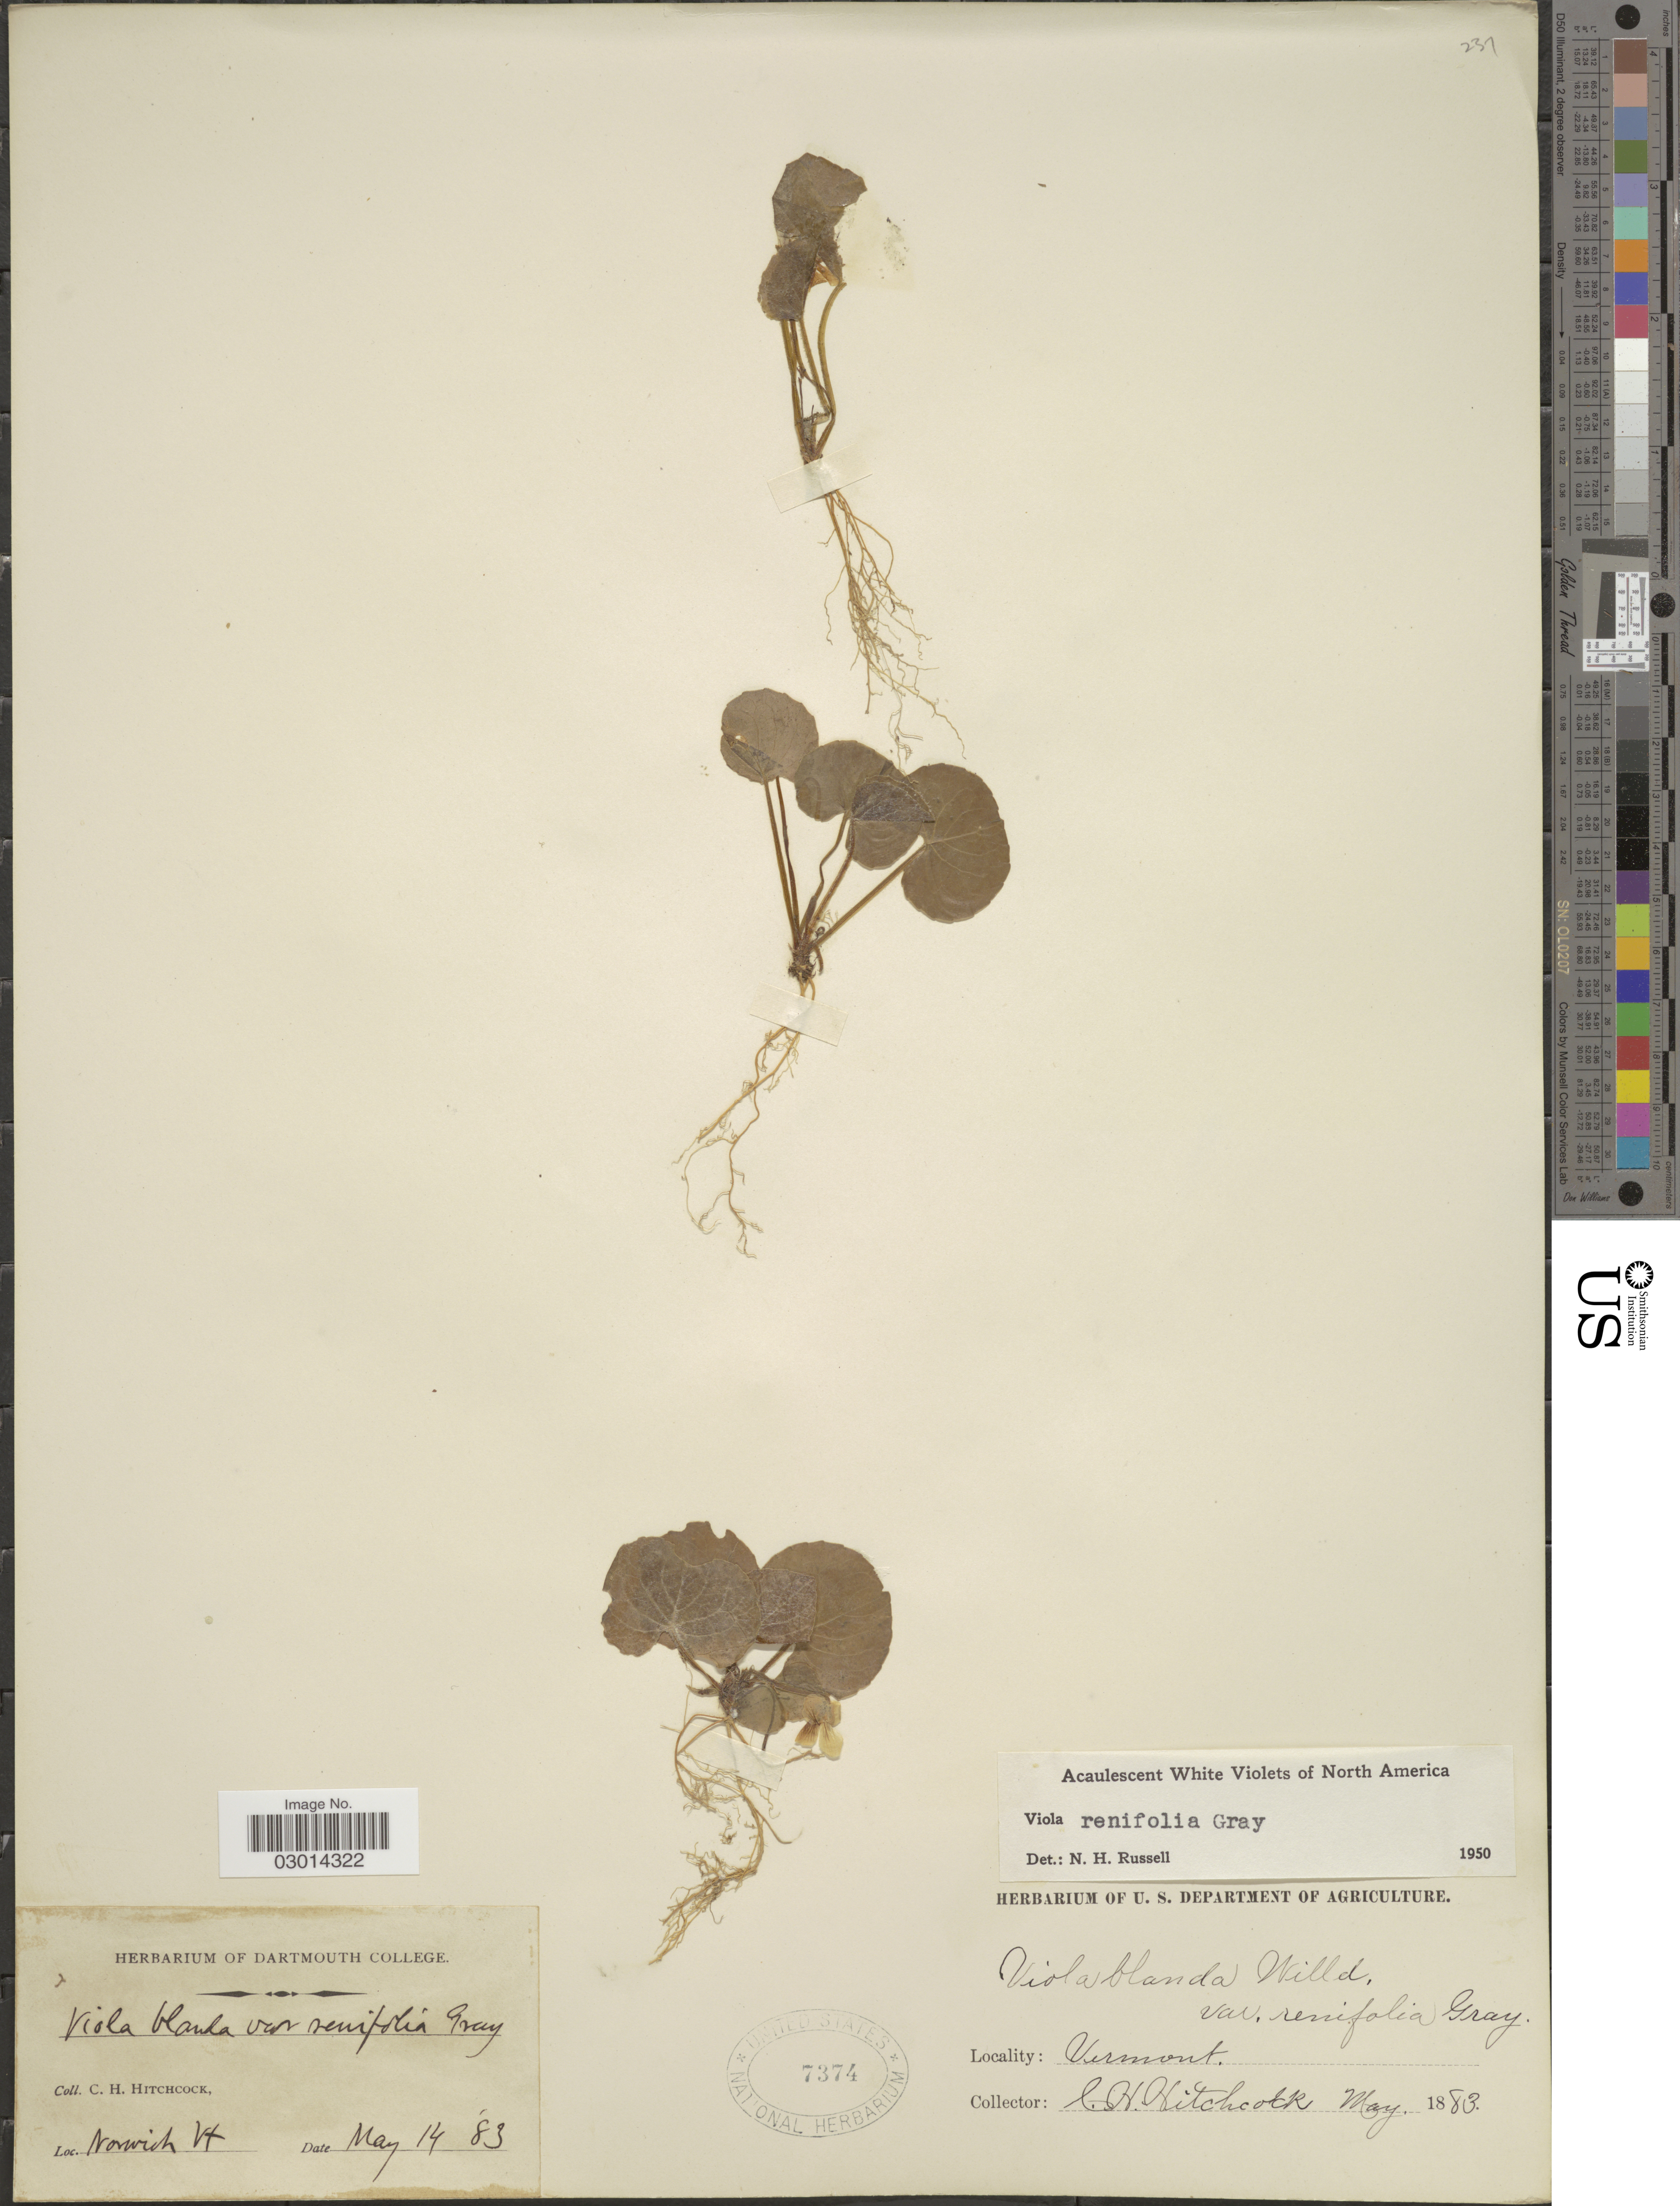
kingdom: Plantae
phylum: Tracheophyta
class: Magnoliopsida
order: Malpighiales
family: Violaceae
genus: Viola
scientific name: Viola renifolia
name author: A. Gray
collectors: C. Hitchcock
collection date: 1883-05-14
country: United States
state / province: Vermont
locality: Norwich Vt.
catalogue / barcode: US 7374